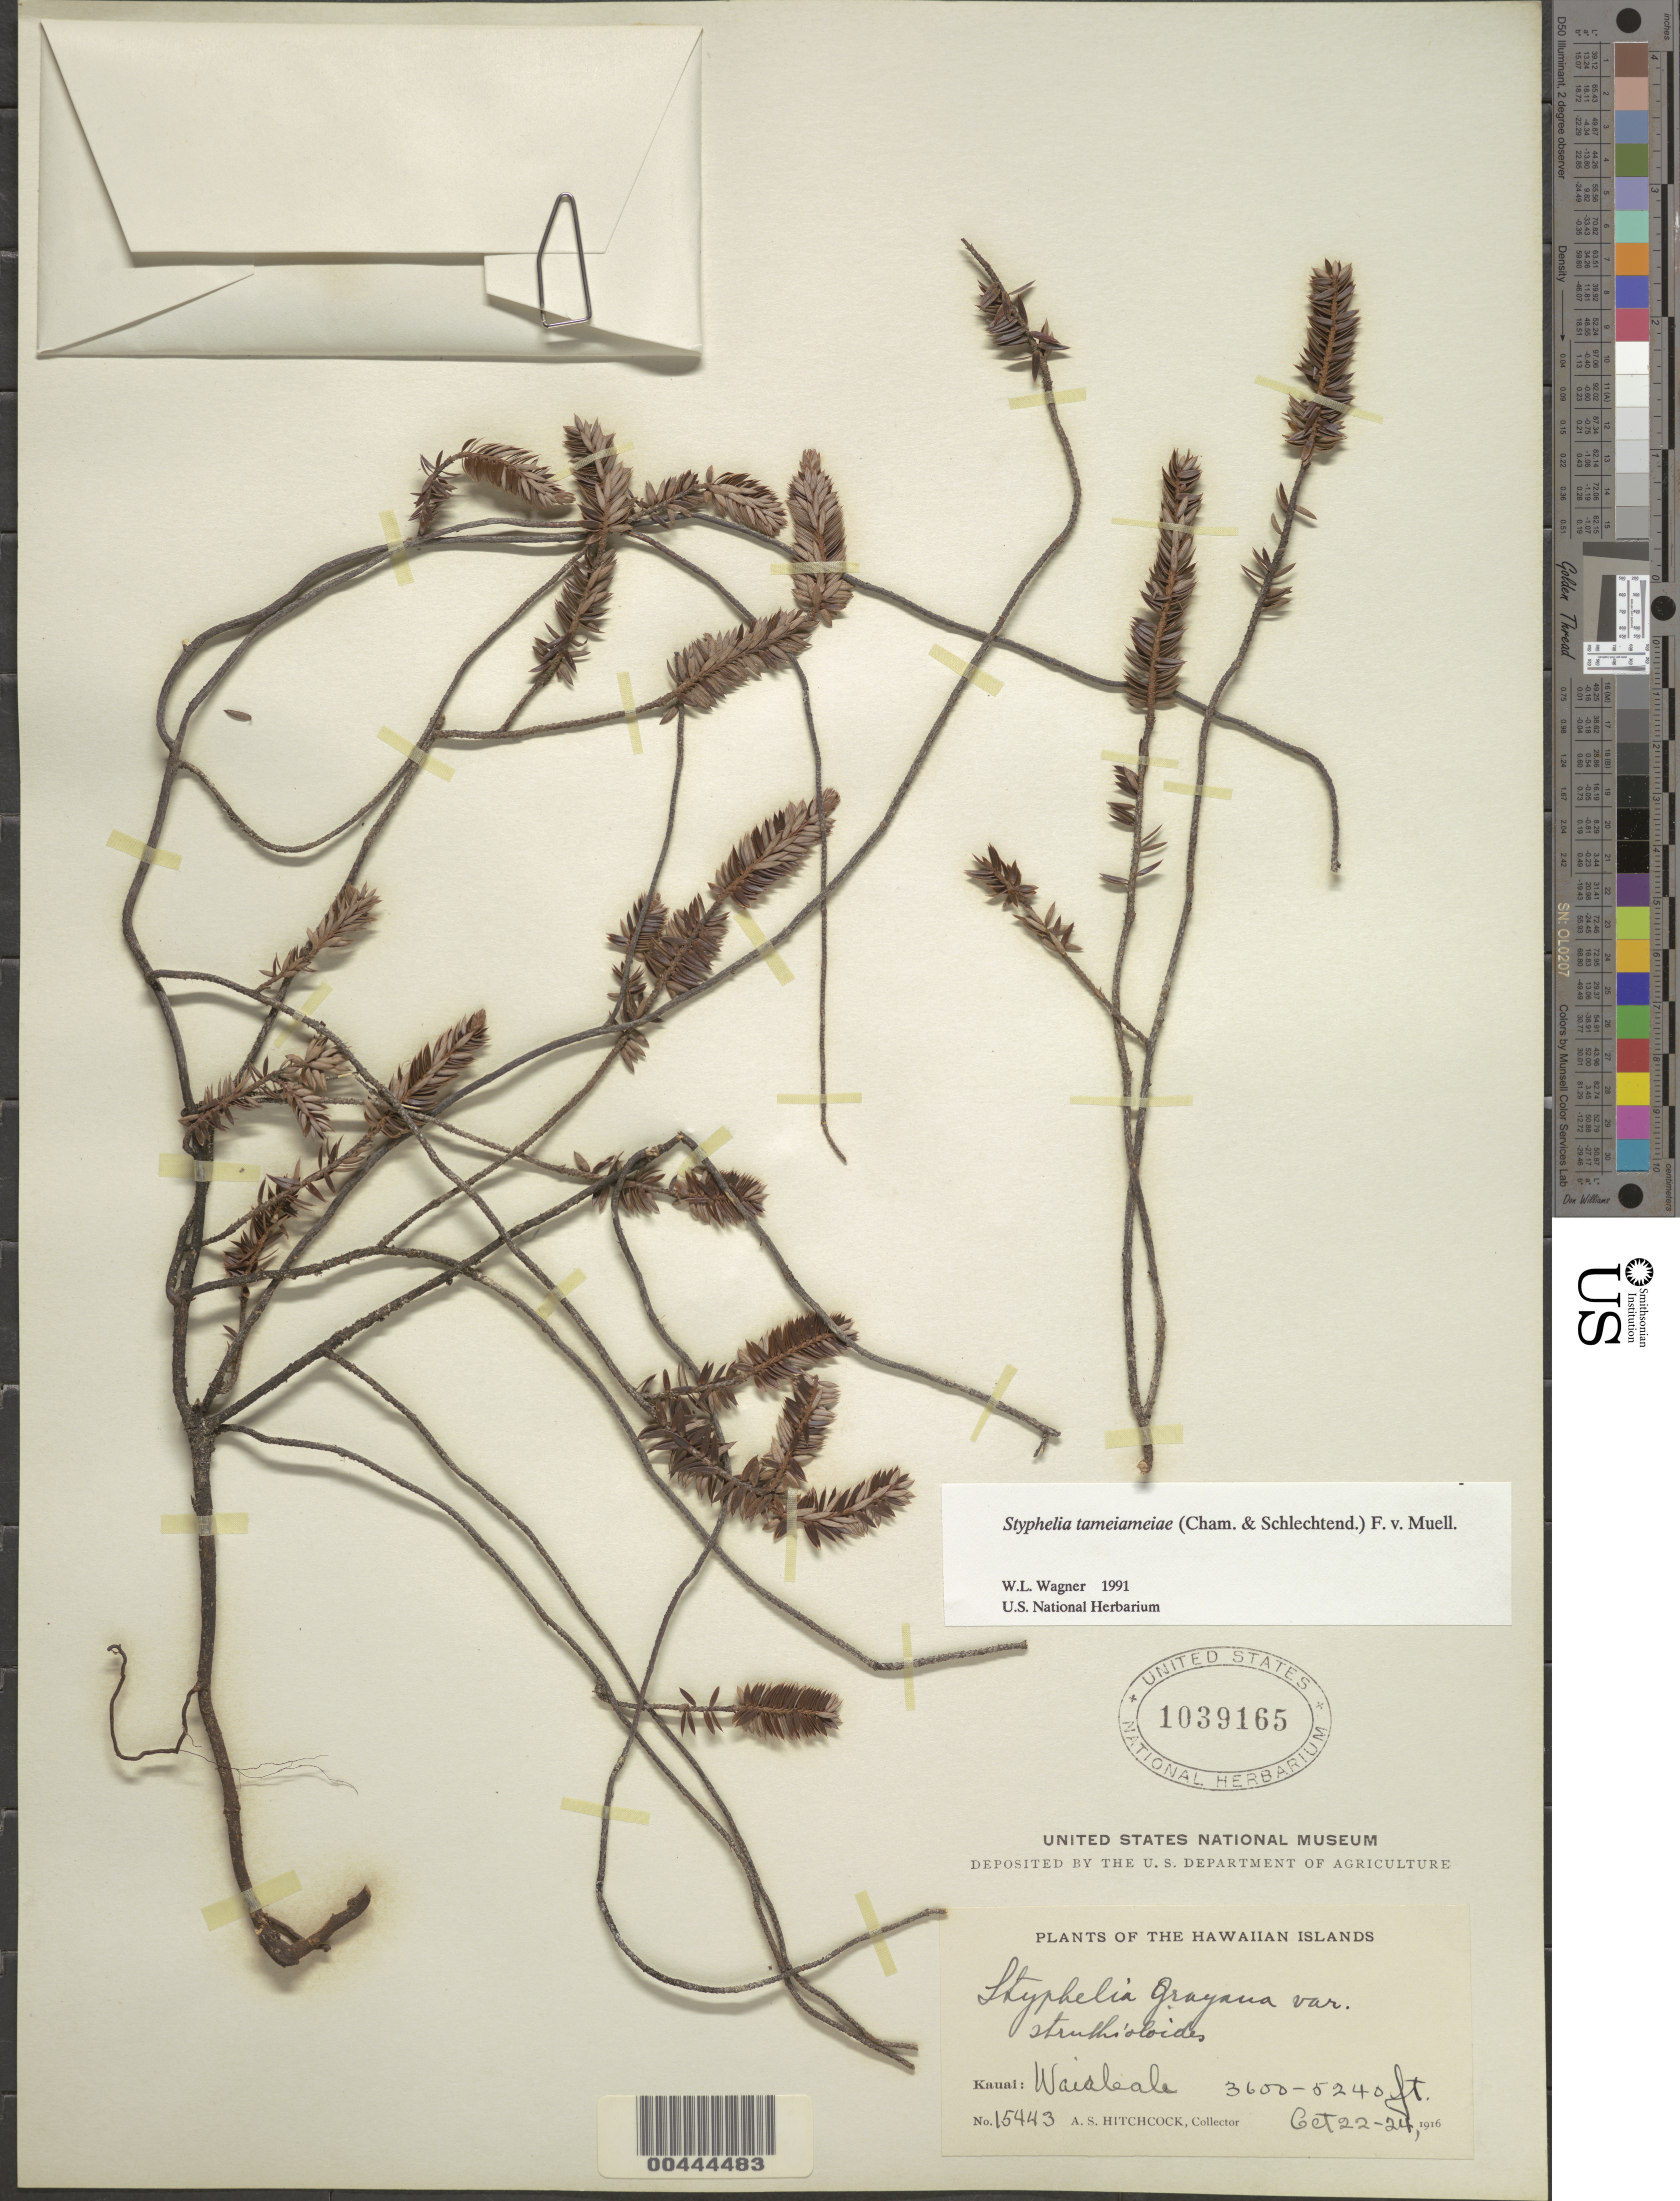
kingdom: Plantae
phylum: Tracheophyta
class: Magnoliopsida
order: Ericales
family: Ericaceae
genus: Leptecophylla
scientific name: Leptecophylla tameiameiae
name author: (Cham. & Schltdl.) C.M. Weiller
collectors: A. S. Hitchcock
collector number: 15443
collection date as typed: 22 Oct 1916 to 24 Oct 1916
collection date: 1916-10-22/1916-10-24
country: United States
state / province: Hawaii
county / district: Kauai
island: Kaua'i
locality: Waialeale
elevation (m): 1097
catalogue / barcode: US 1039165